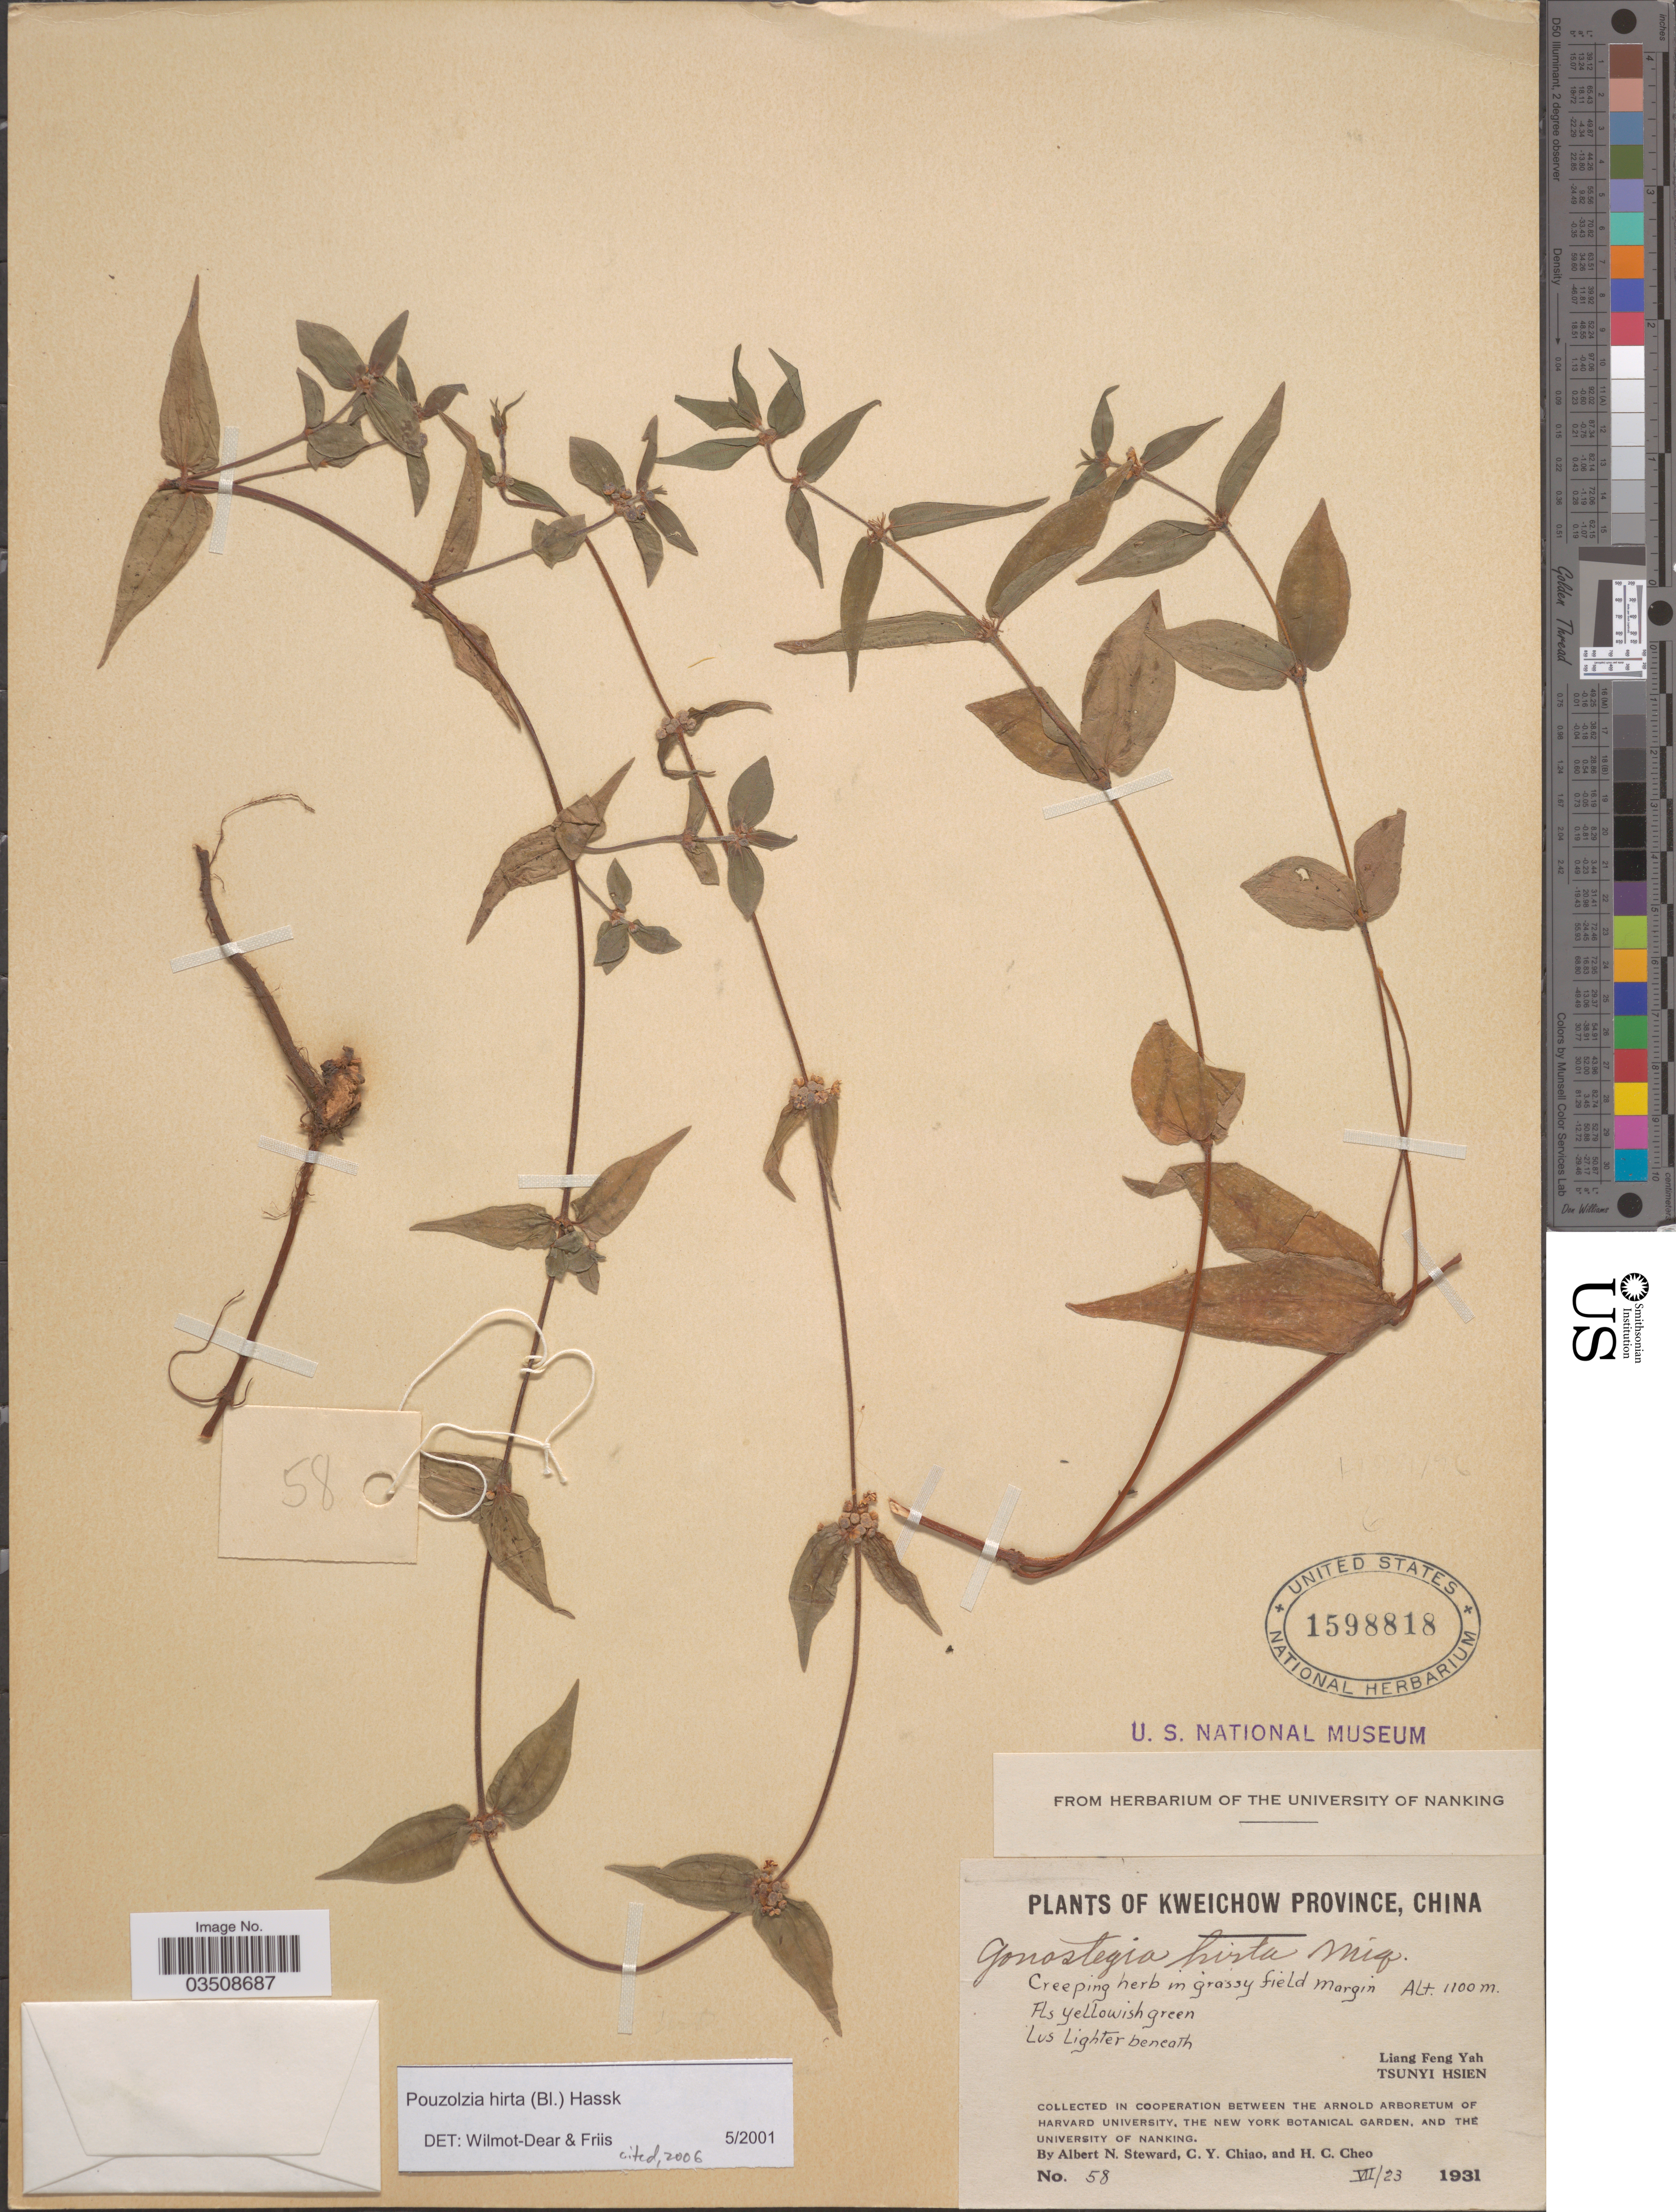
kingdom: Plantae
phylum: Tracheophyta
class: Magnoliopsida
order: Rosales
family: Urticaceae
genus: Gonostegia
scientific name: Gonostegia triandra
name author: (Blume) Miq.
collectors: A. N. Steward, C. Y. Chiao & H. Cheo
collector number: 58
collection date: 1931-07-23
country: China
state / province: Guizhou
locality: Kweichow Province. Liang Feng Yah, Tsunyi Hsien.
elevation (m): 1100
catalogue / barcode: US 1598818